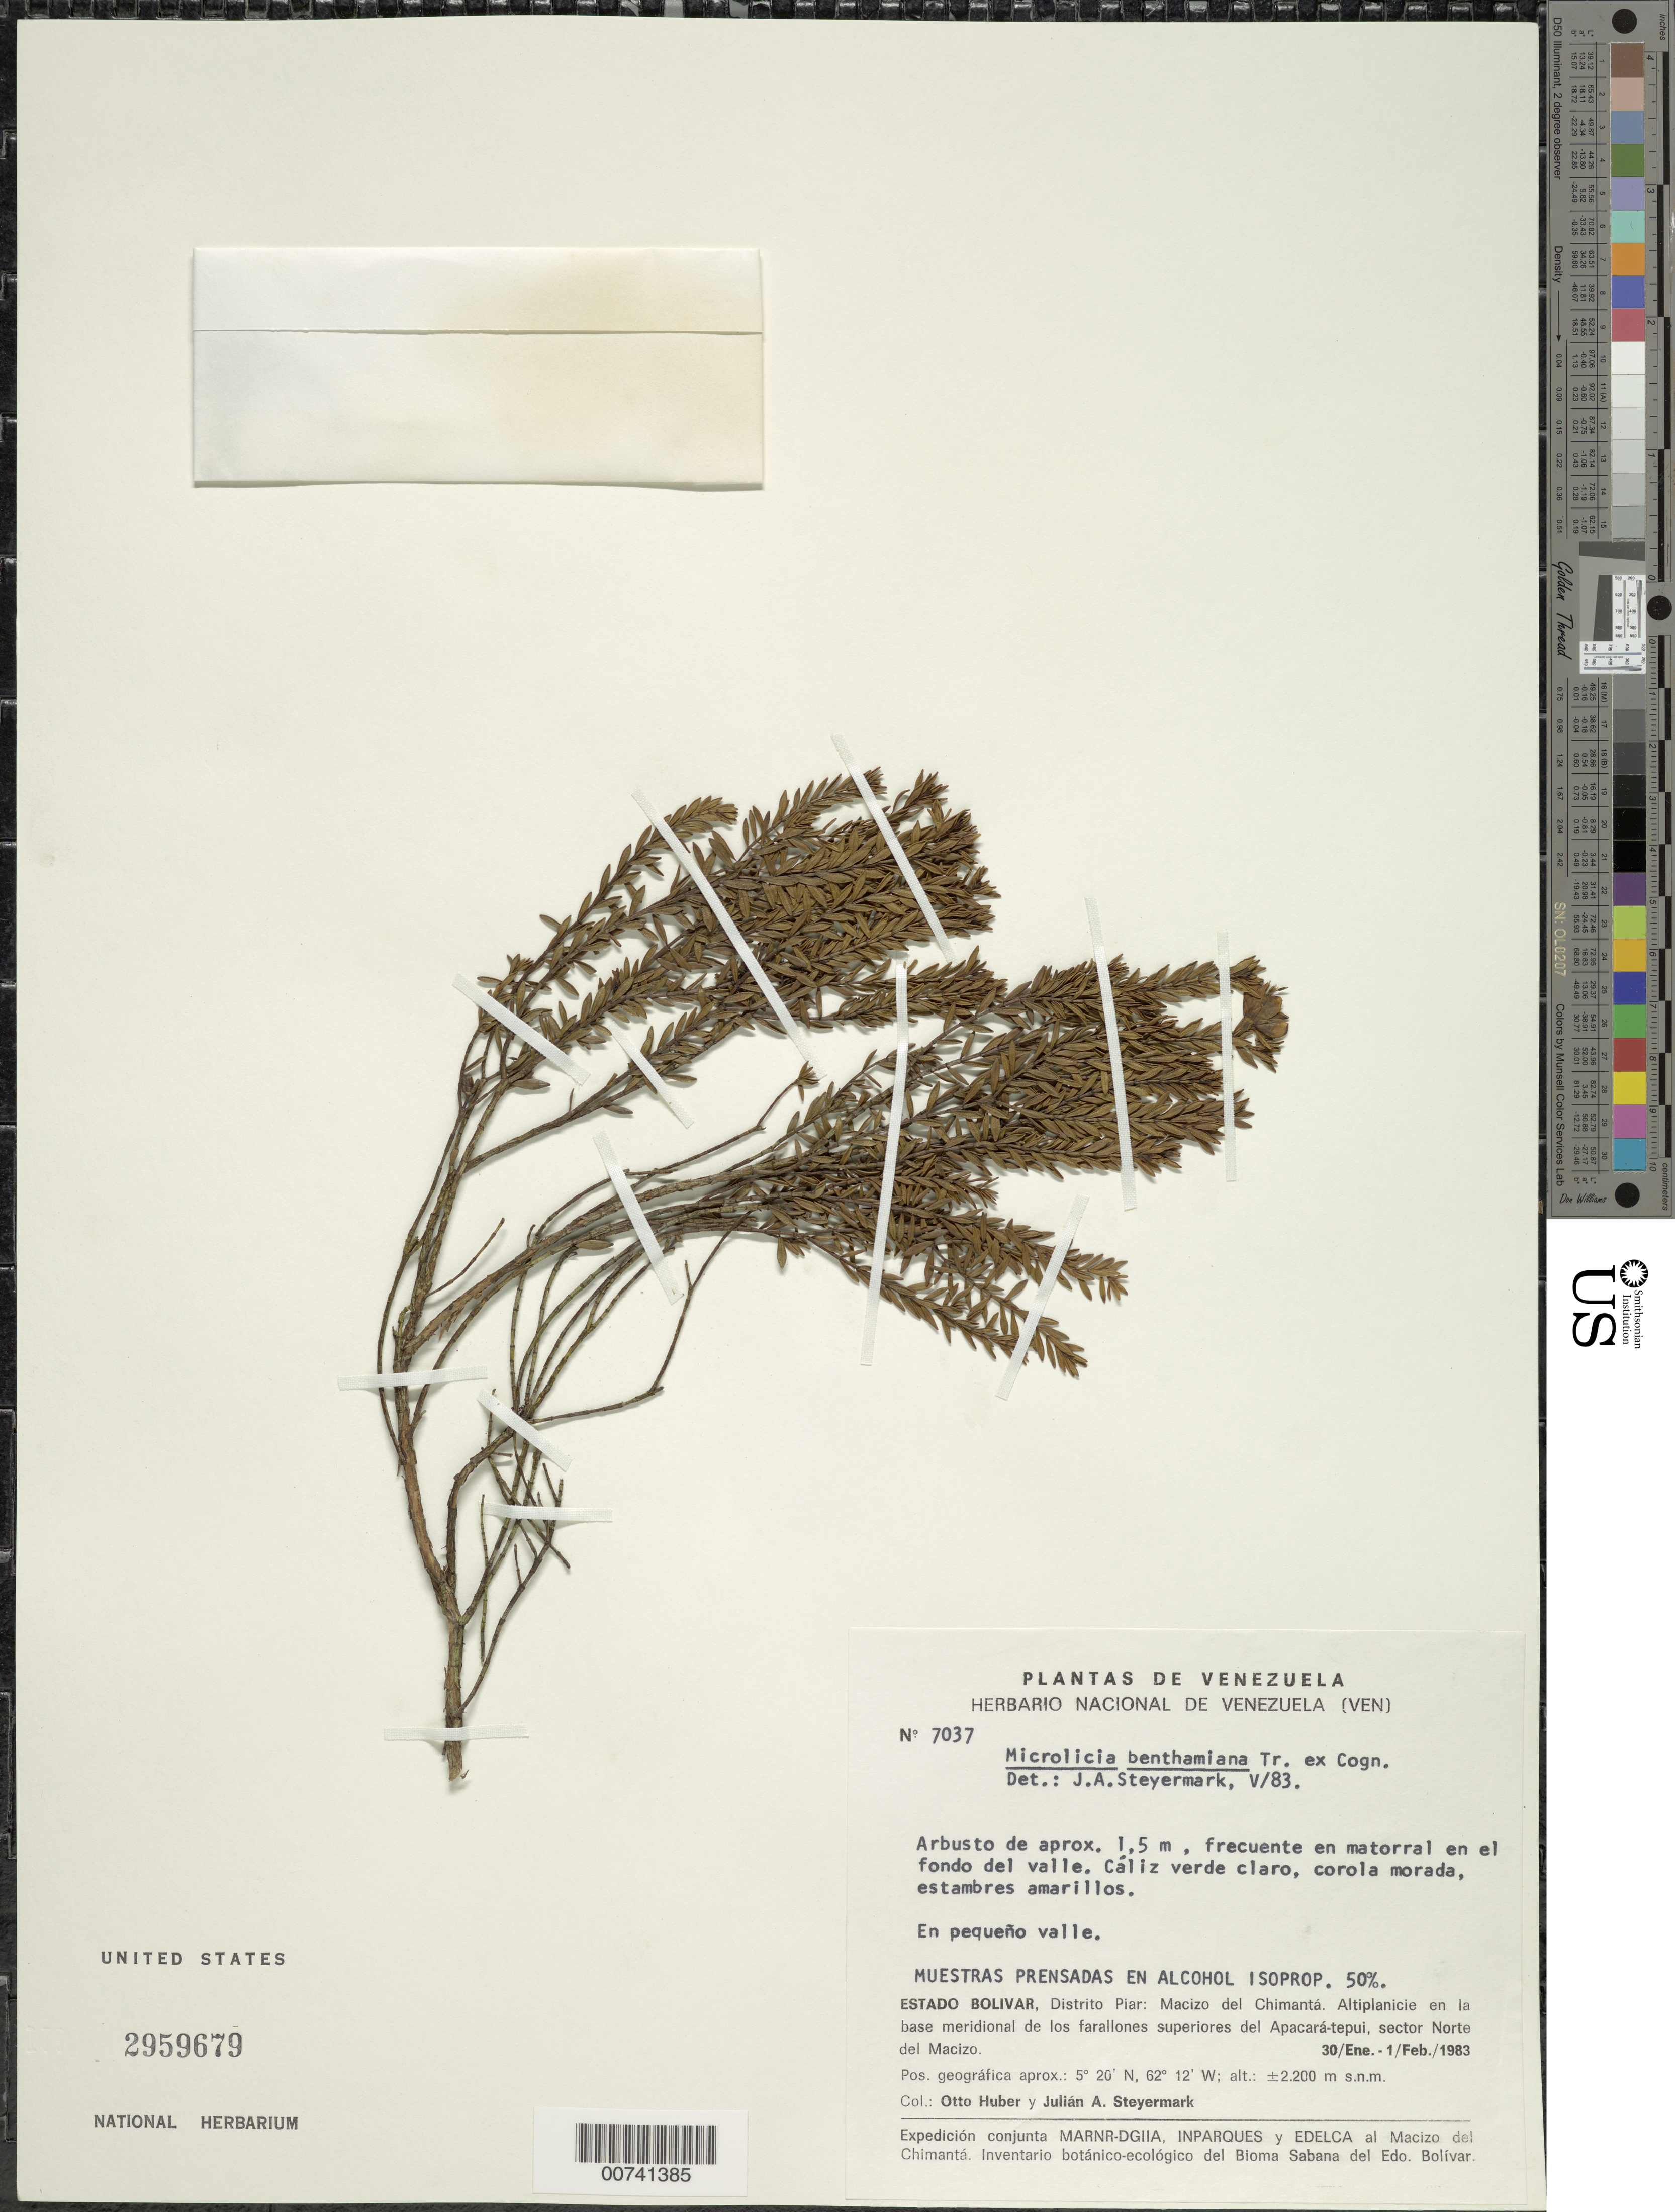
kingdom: Plantae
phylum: Tracheophyta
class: Magnoliopsida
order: Myrtales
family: Melastomataceae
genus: Microlicia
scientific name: Microlicia benthamiana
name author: Triana ex Cogn.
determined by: Steyermark, Julian A., (VEN)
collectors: O. Huber & J. Steyermark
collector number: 7037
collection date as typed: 30-Jan-83 to 1-Feb-83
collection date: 1983-01-30/1983-02-01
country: Venezuela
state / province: Bolívar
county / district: Piar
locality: Macizo del Chimantá, altiplanicie en la base meridional de los farallones superíores del Apácara-tepuí, sector Norte del Macizo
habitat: Matorral en el fondo del valle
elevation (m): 2200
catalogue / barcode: US 2959679